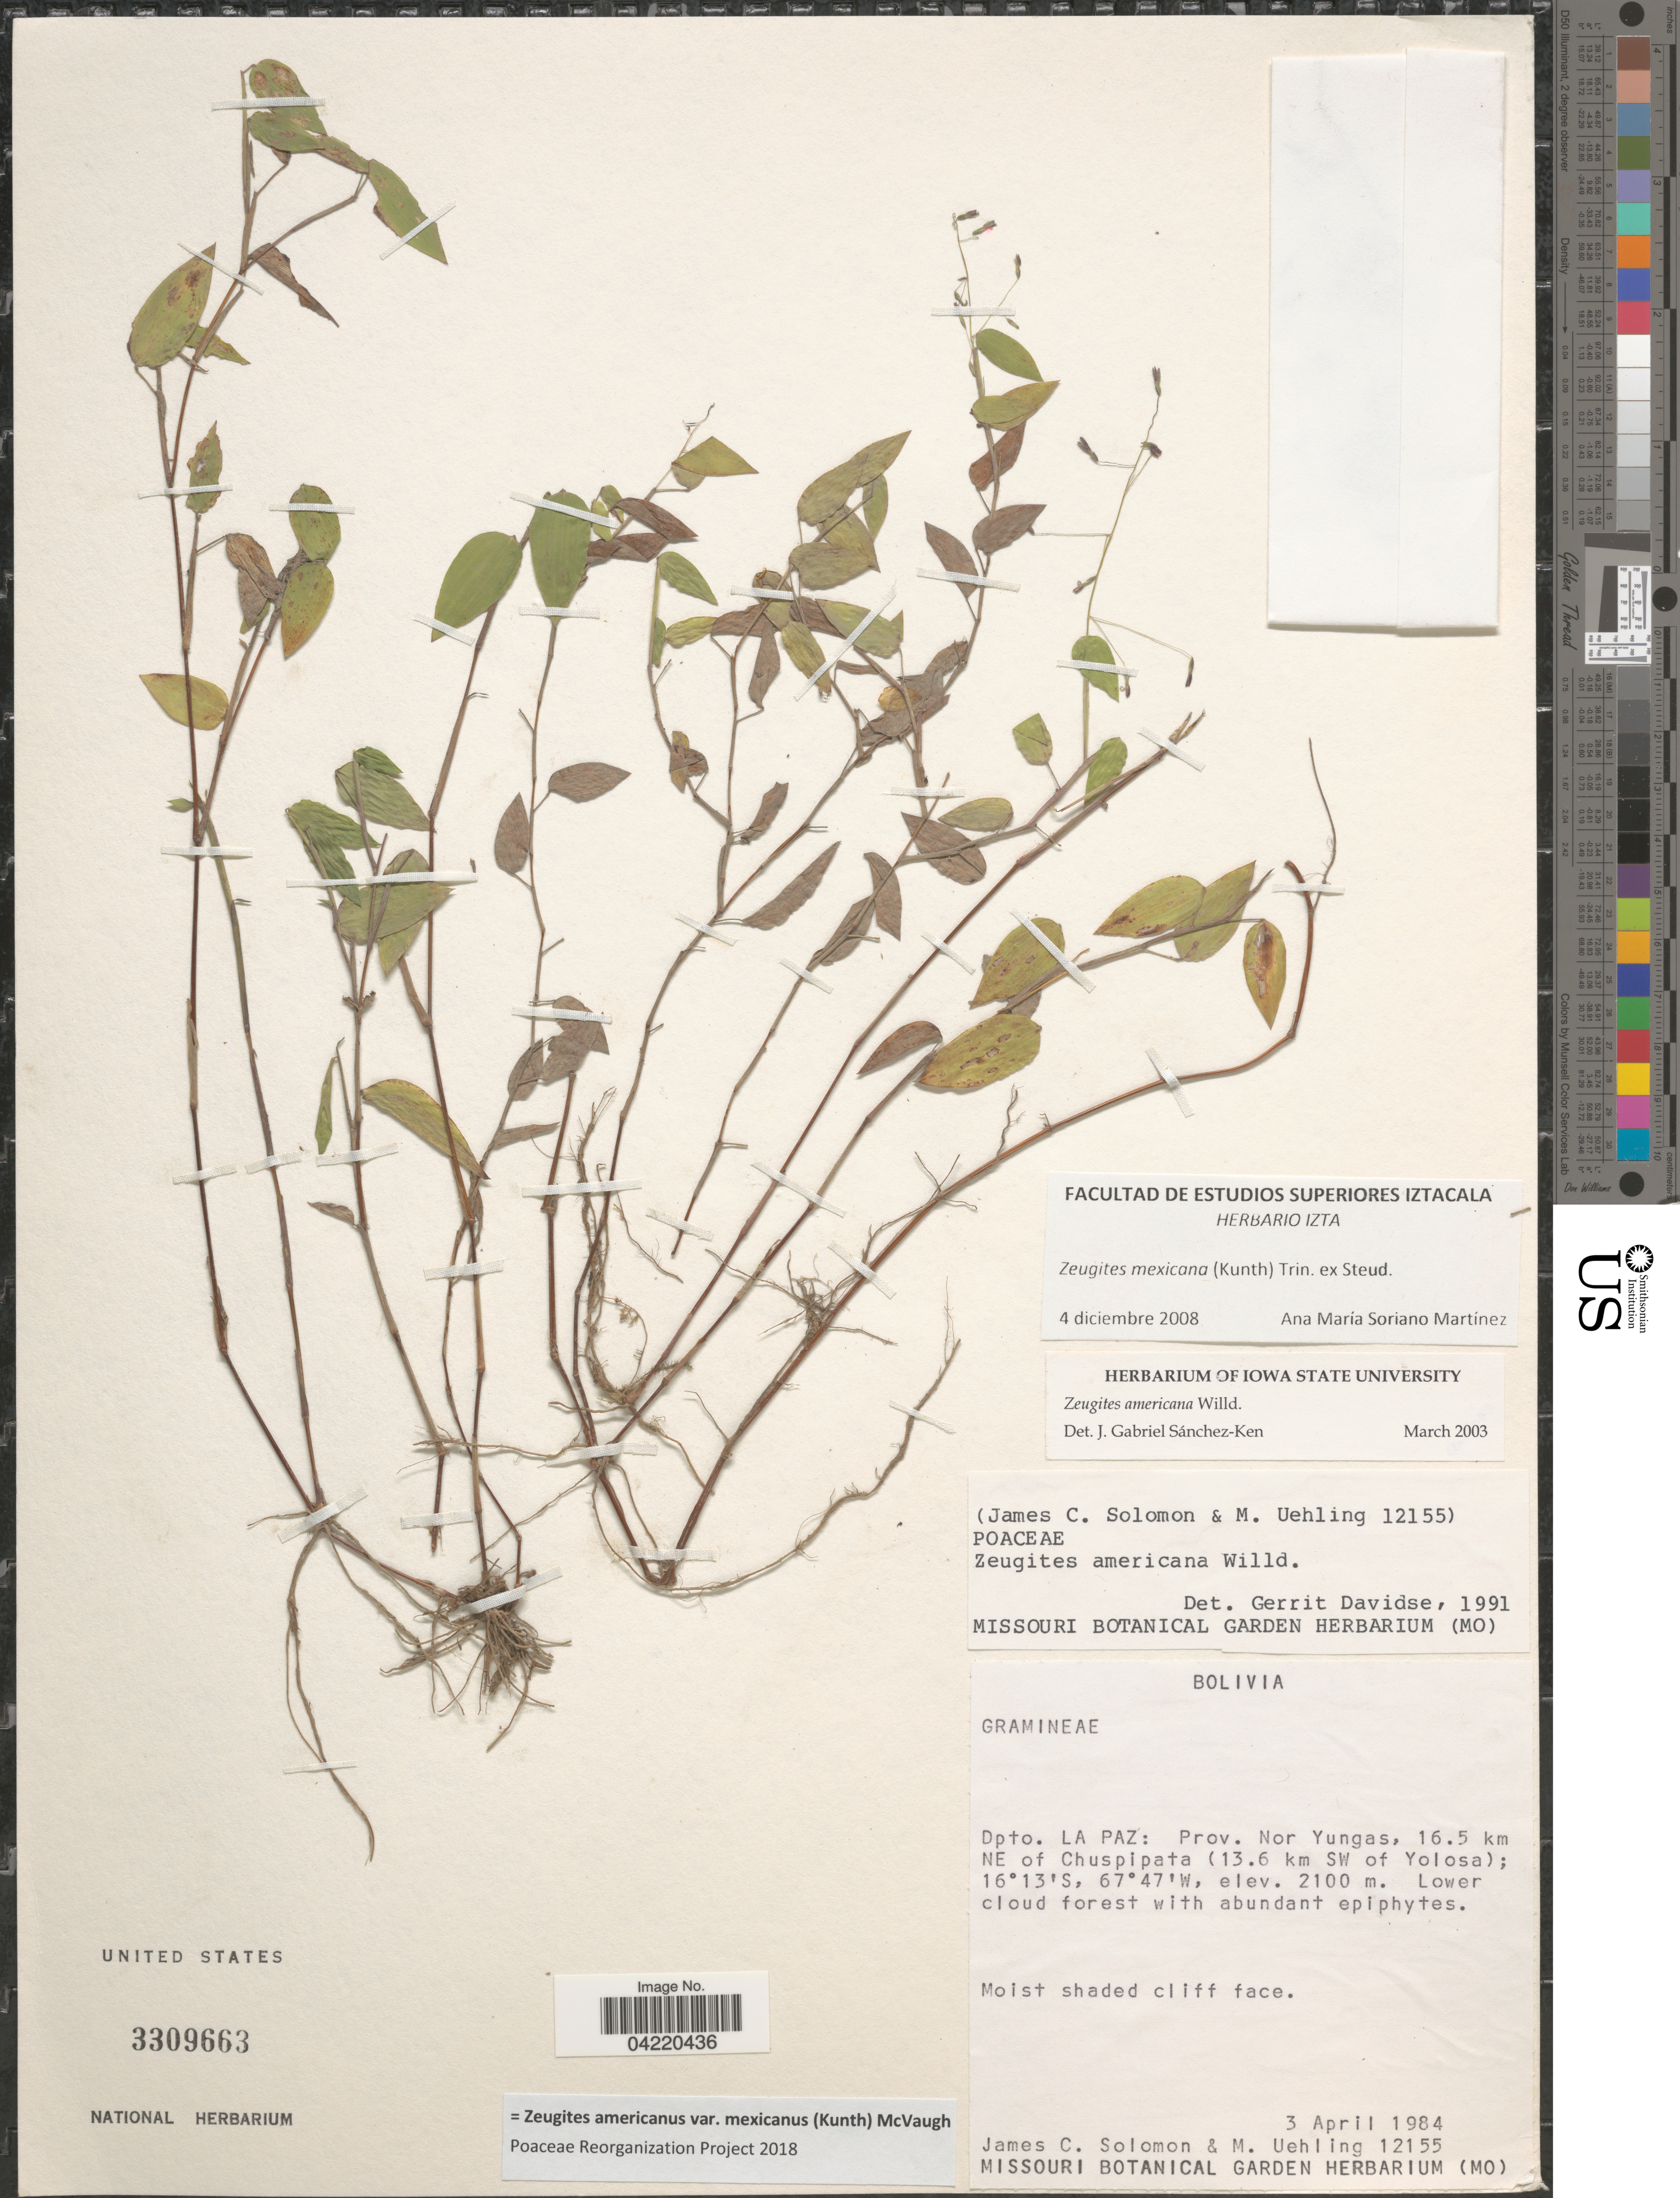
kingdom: Plantae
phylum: Tracheophyta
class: Liliopsida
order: Poales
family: Poaceae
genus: Zeugites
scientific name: Zeugites americanus var. mexicanus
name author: (Kunth) McVaugh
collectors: J. C. Solomon & M. Uehling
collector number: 12155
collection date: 1984-04-03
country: Bolivia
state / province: La Paz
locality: Dpto. La Paz: Prov. Nor Yungas, 16.5 km NE of Chuspipata (13.6 km SW of Yolosa).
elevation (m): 2100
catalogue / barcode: US 3309663